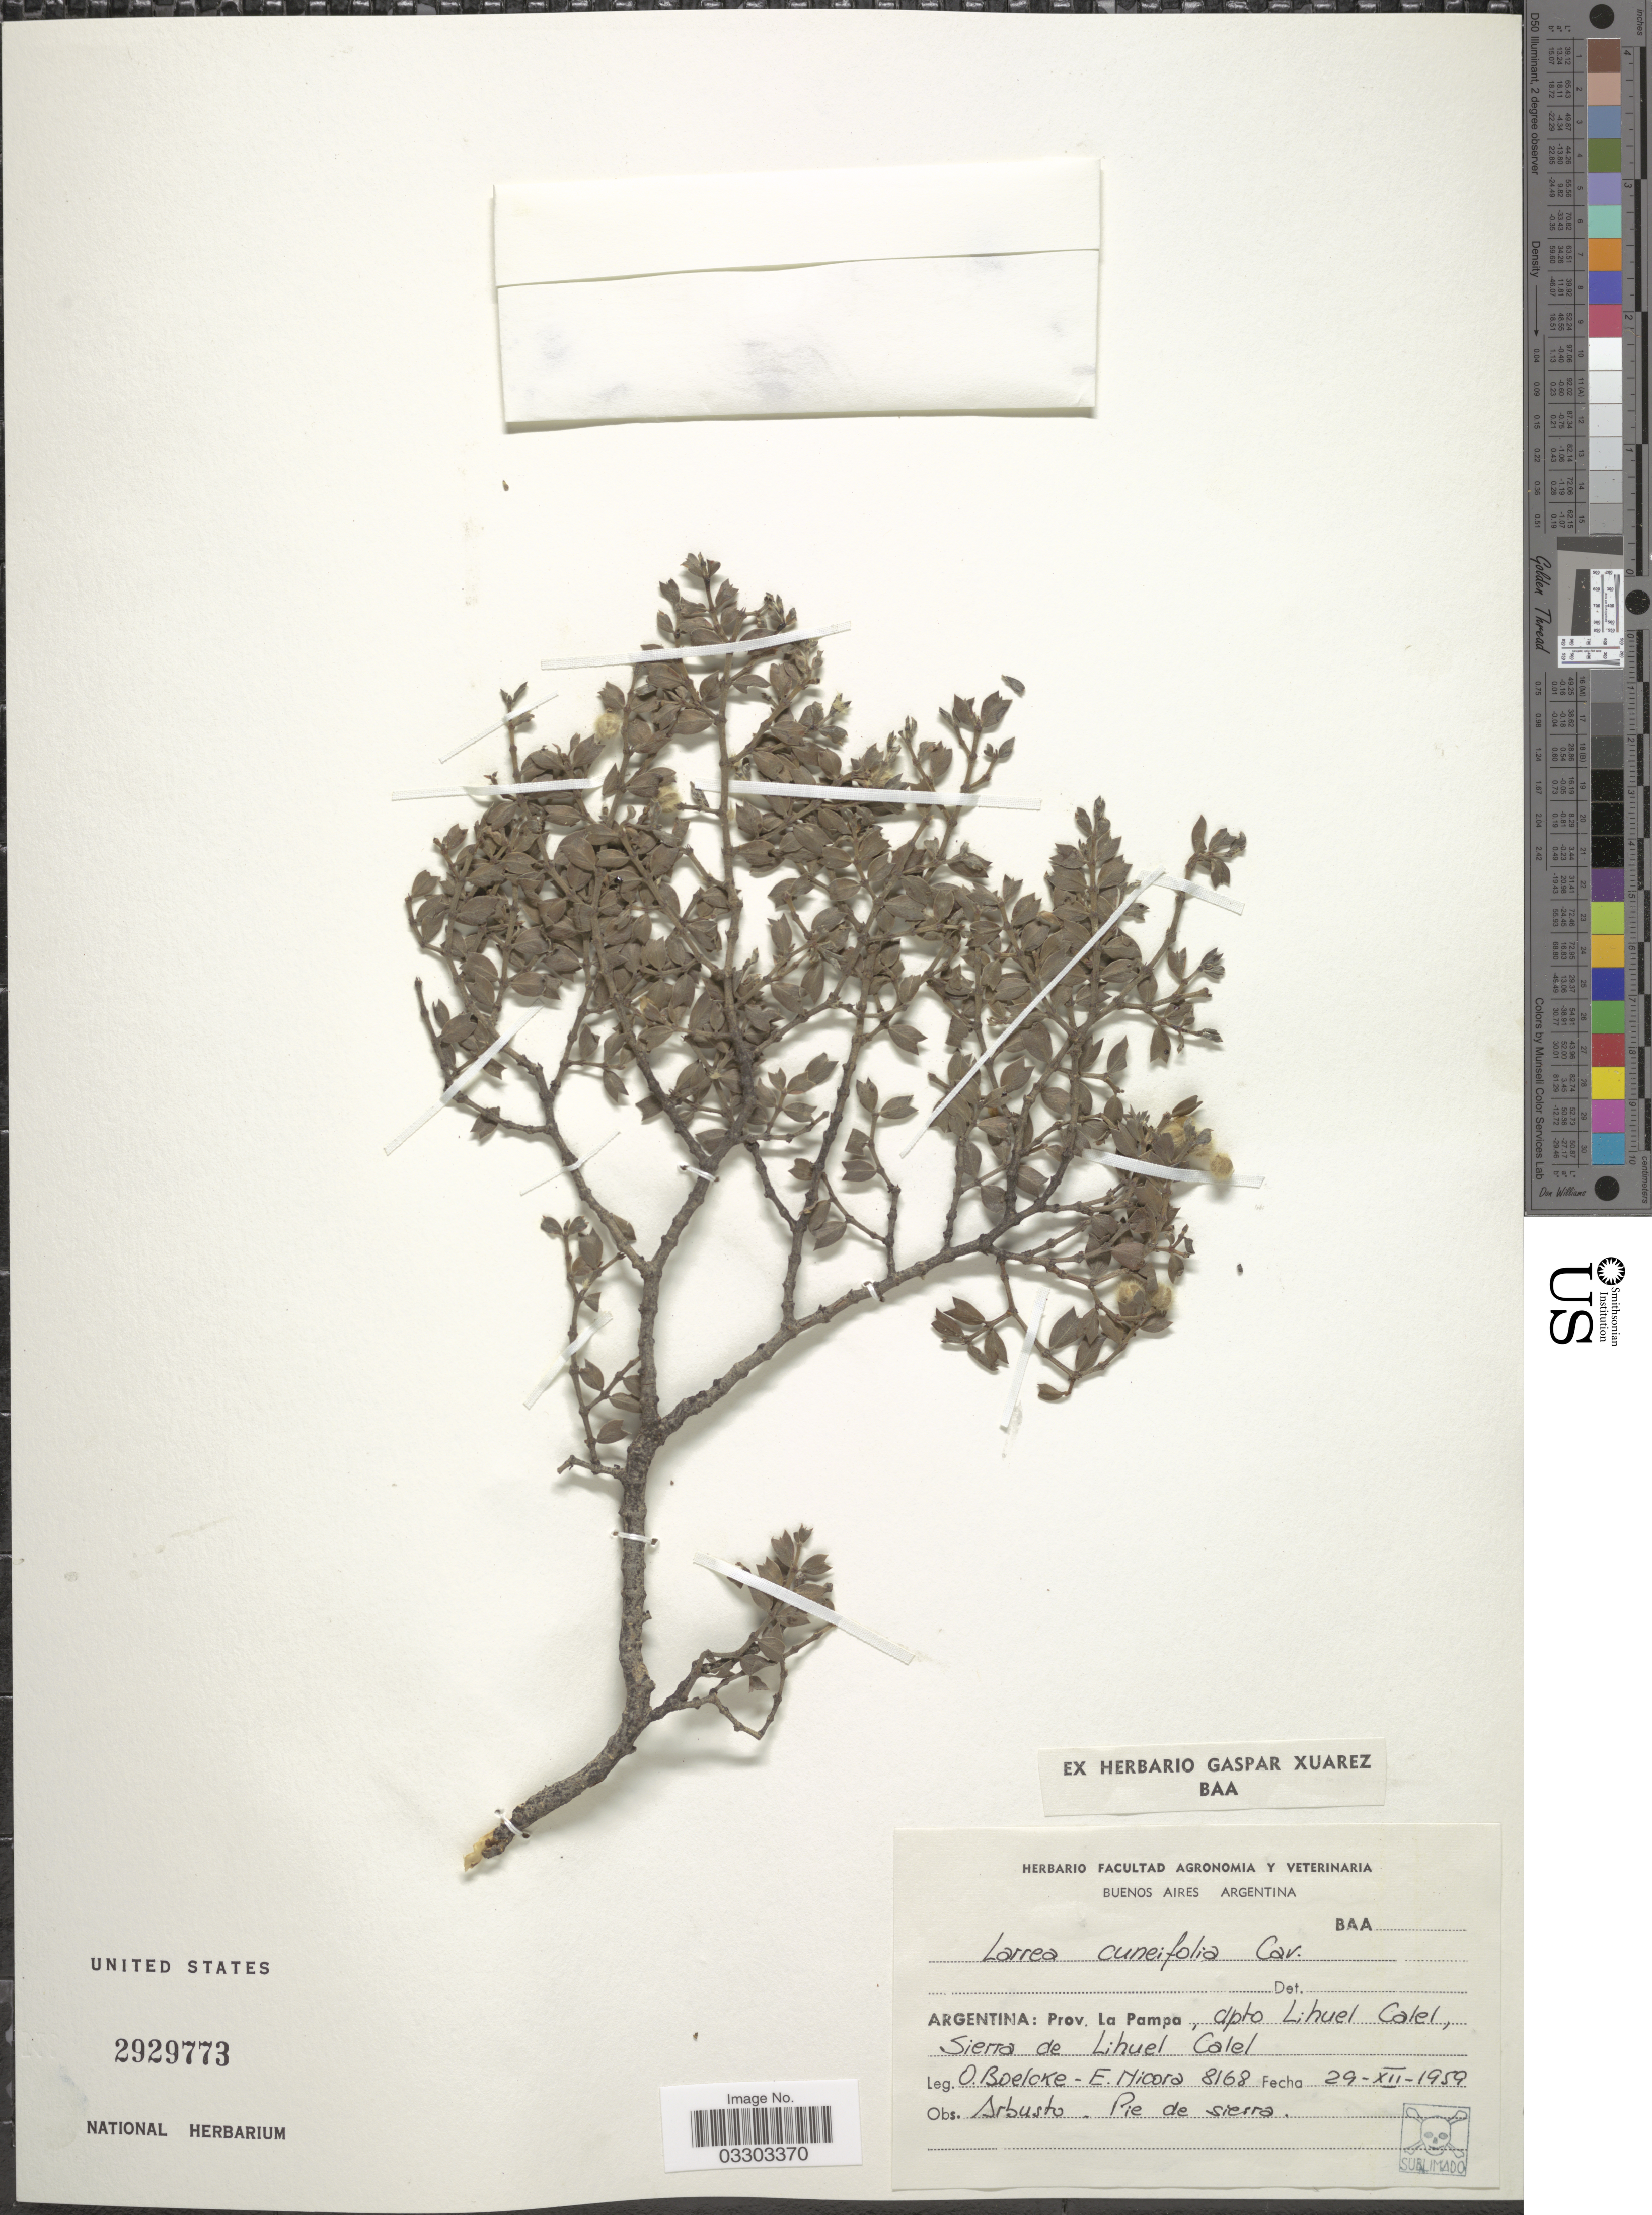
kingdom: Plantae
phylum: Tracheophyta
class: Magnoliopsida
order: Zygophyllales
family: Zygophyllaceae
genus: Larrea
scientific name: Larrea cuneifolia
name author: Cav.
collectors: O. Boelcke & E. Nicora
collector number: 8168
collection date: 1959-12-29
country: Argentina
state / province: La Pampa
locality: Dpto. Lihuel Calel, Sierra de Lihuel Calel.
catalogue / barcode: US 2929773